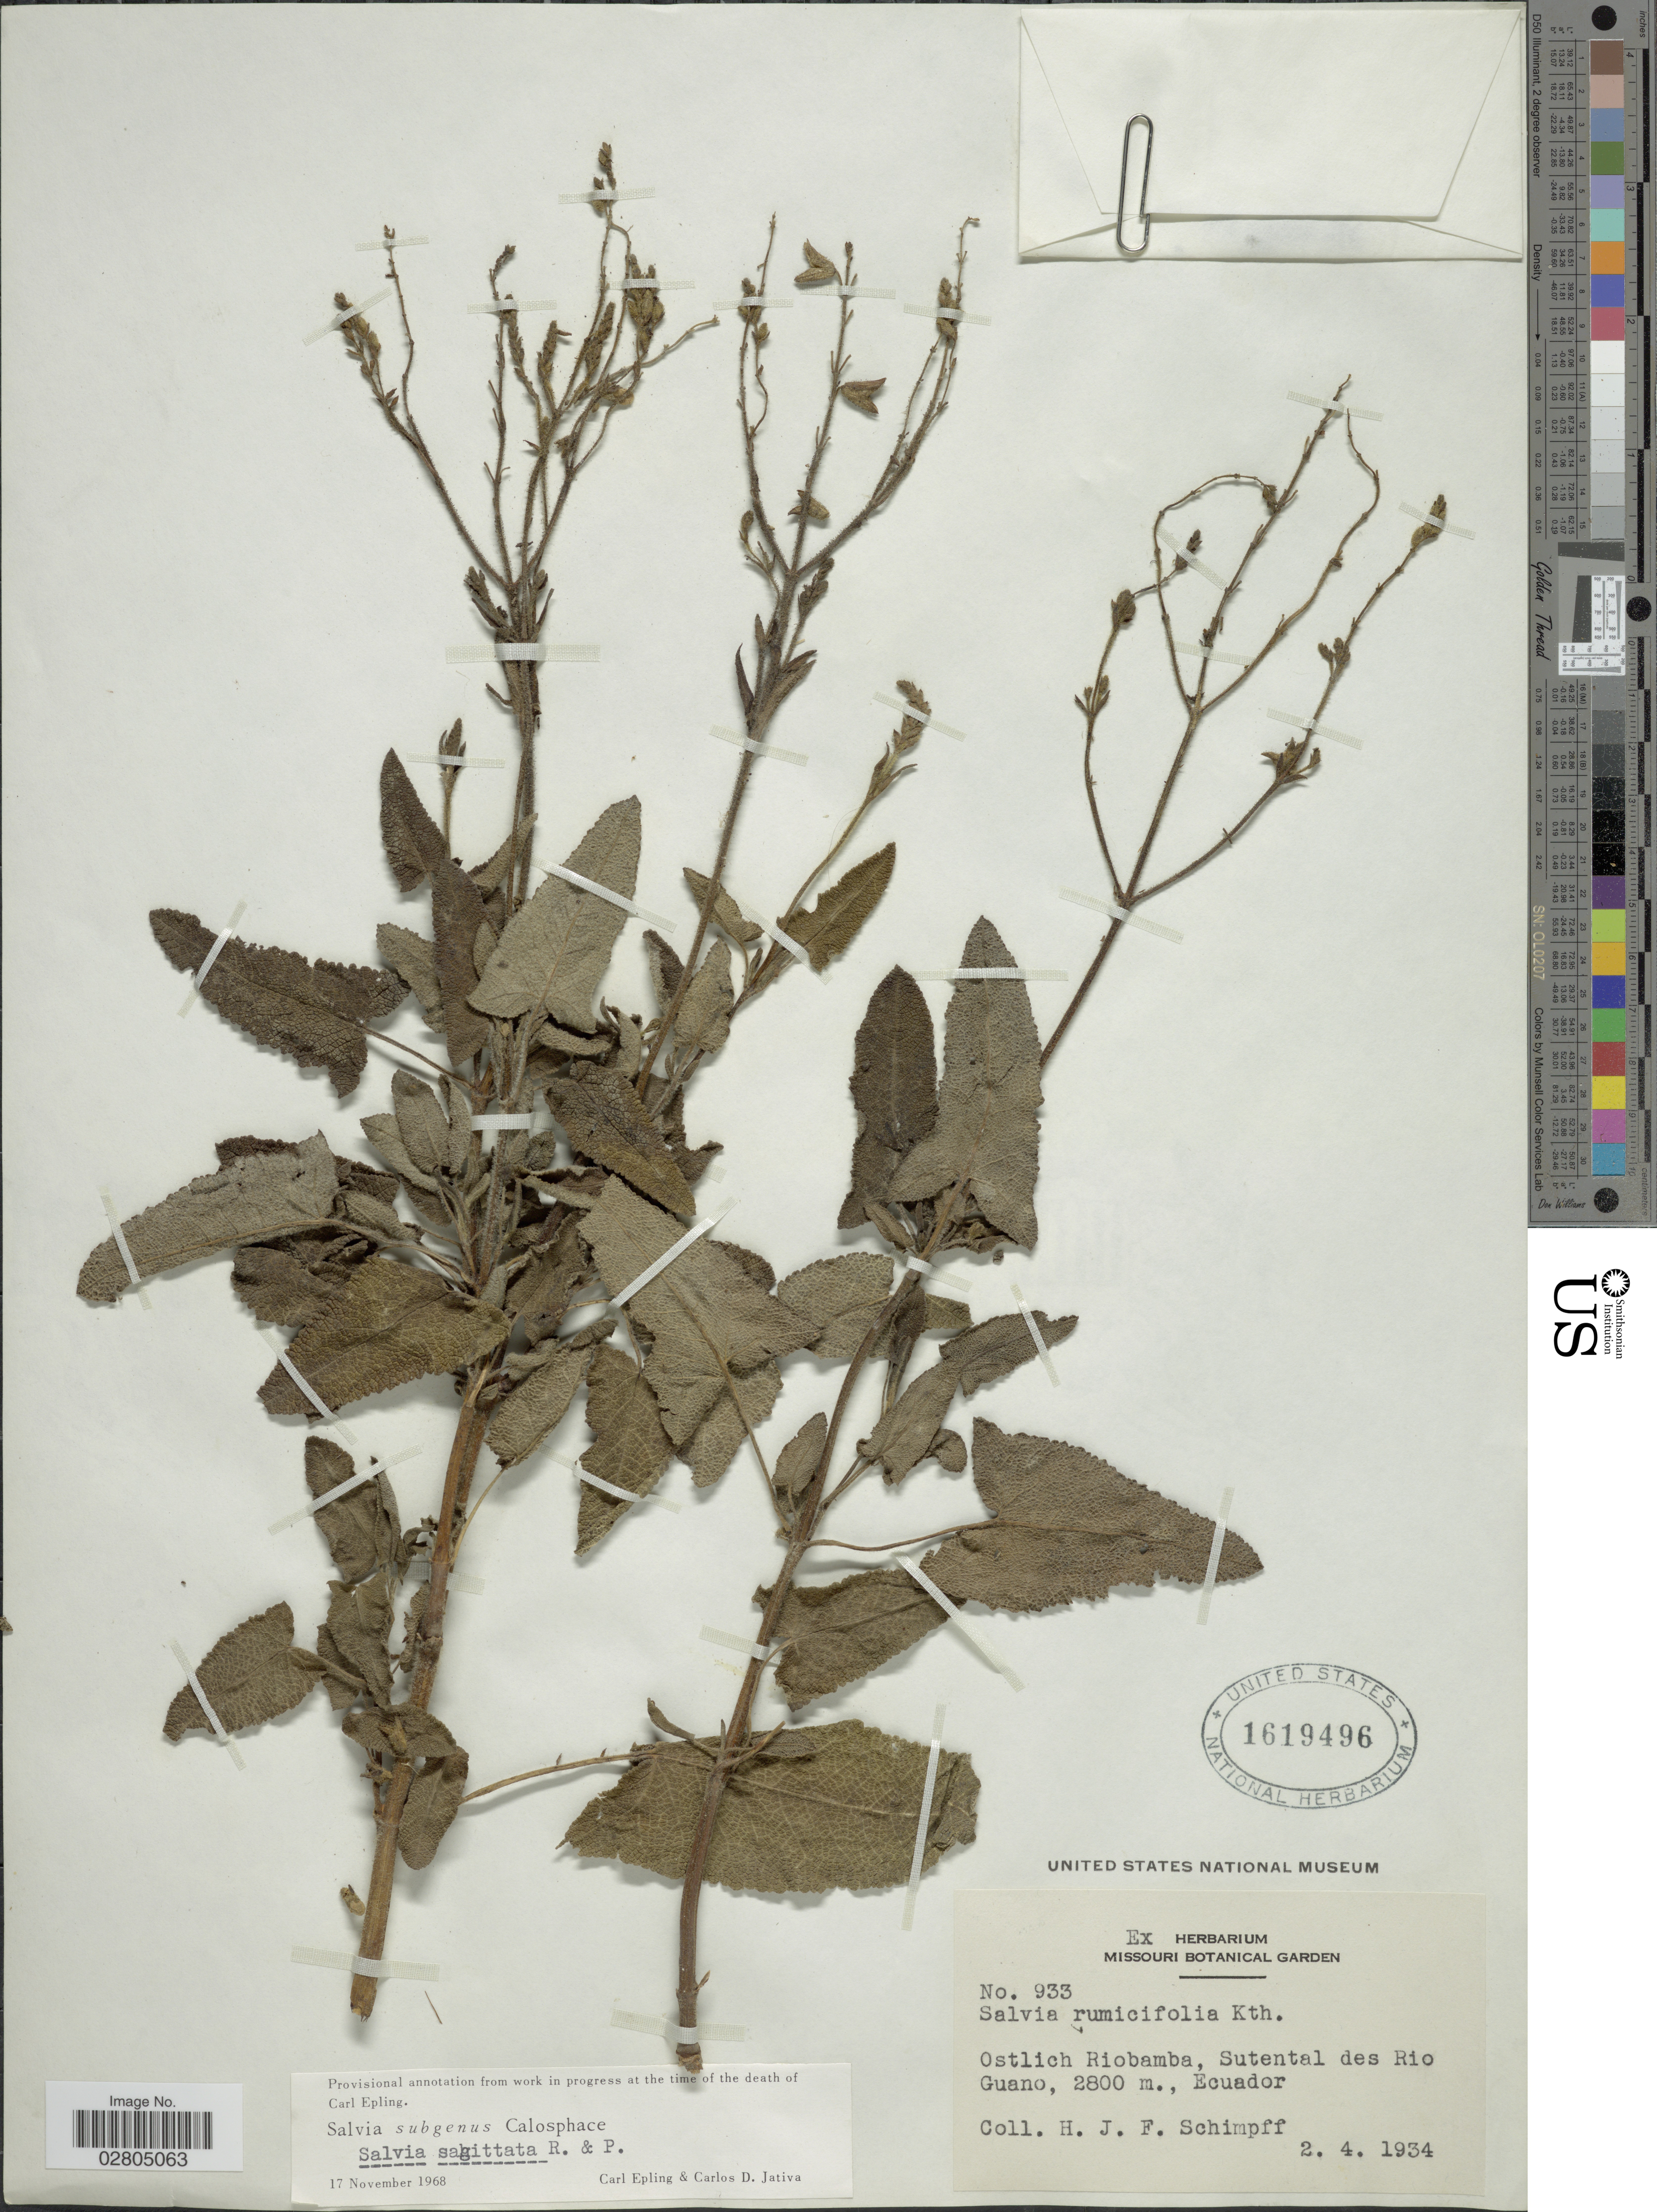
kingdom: Plantae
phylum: Tracheophyta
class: Magnoliopsida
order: Lamiales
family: Lamiaceae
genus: Salvia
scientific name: Salvia sagittata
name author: Ruiz & Pav.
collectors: H. Schimpff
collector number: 933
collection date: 1934-04-02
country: Ecuador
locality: Ostlich Riobamba, Sutental des Rio Guano.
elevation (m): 2800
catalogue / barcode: US 1616496